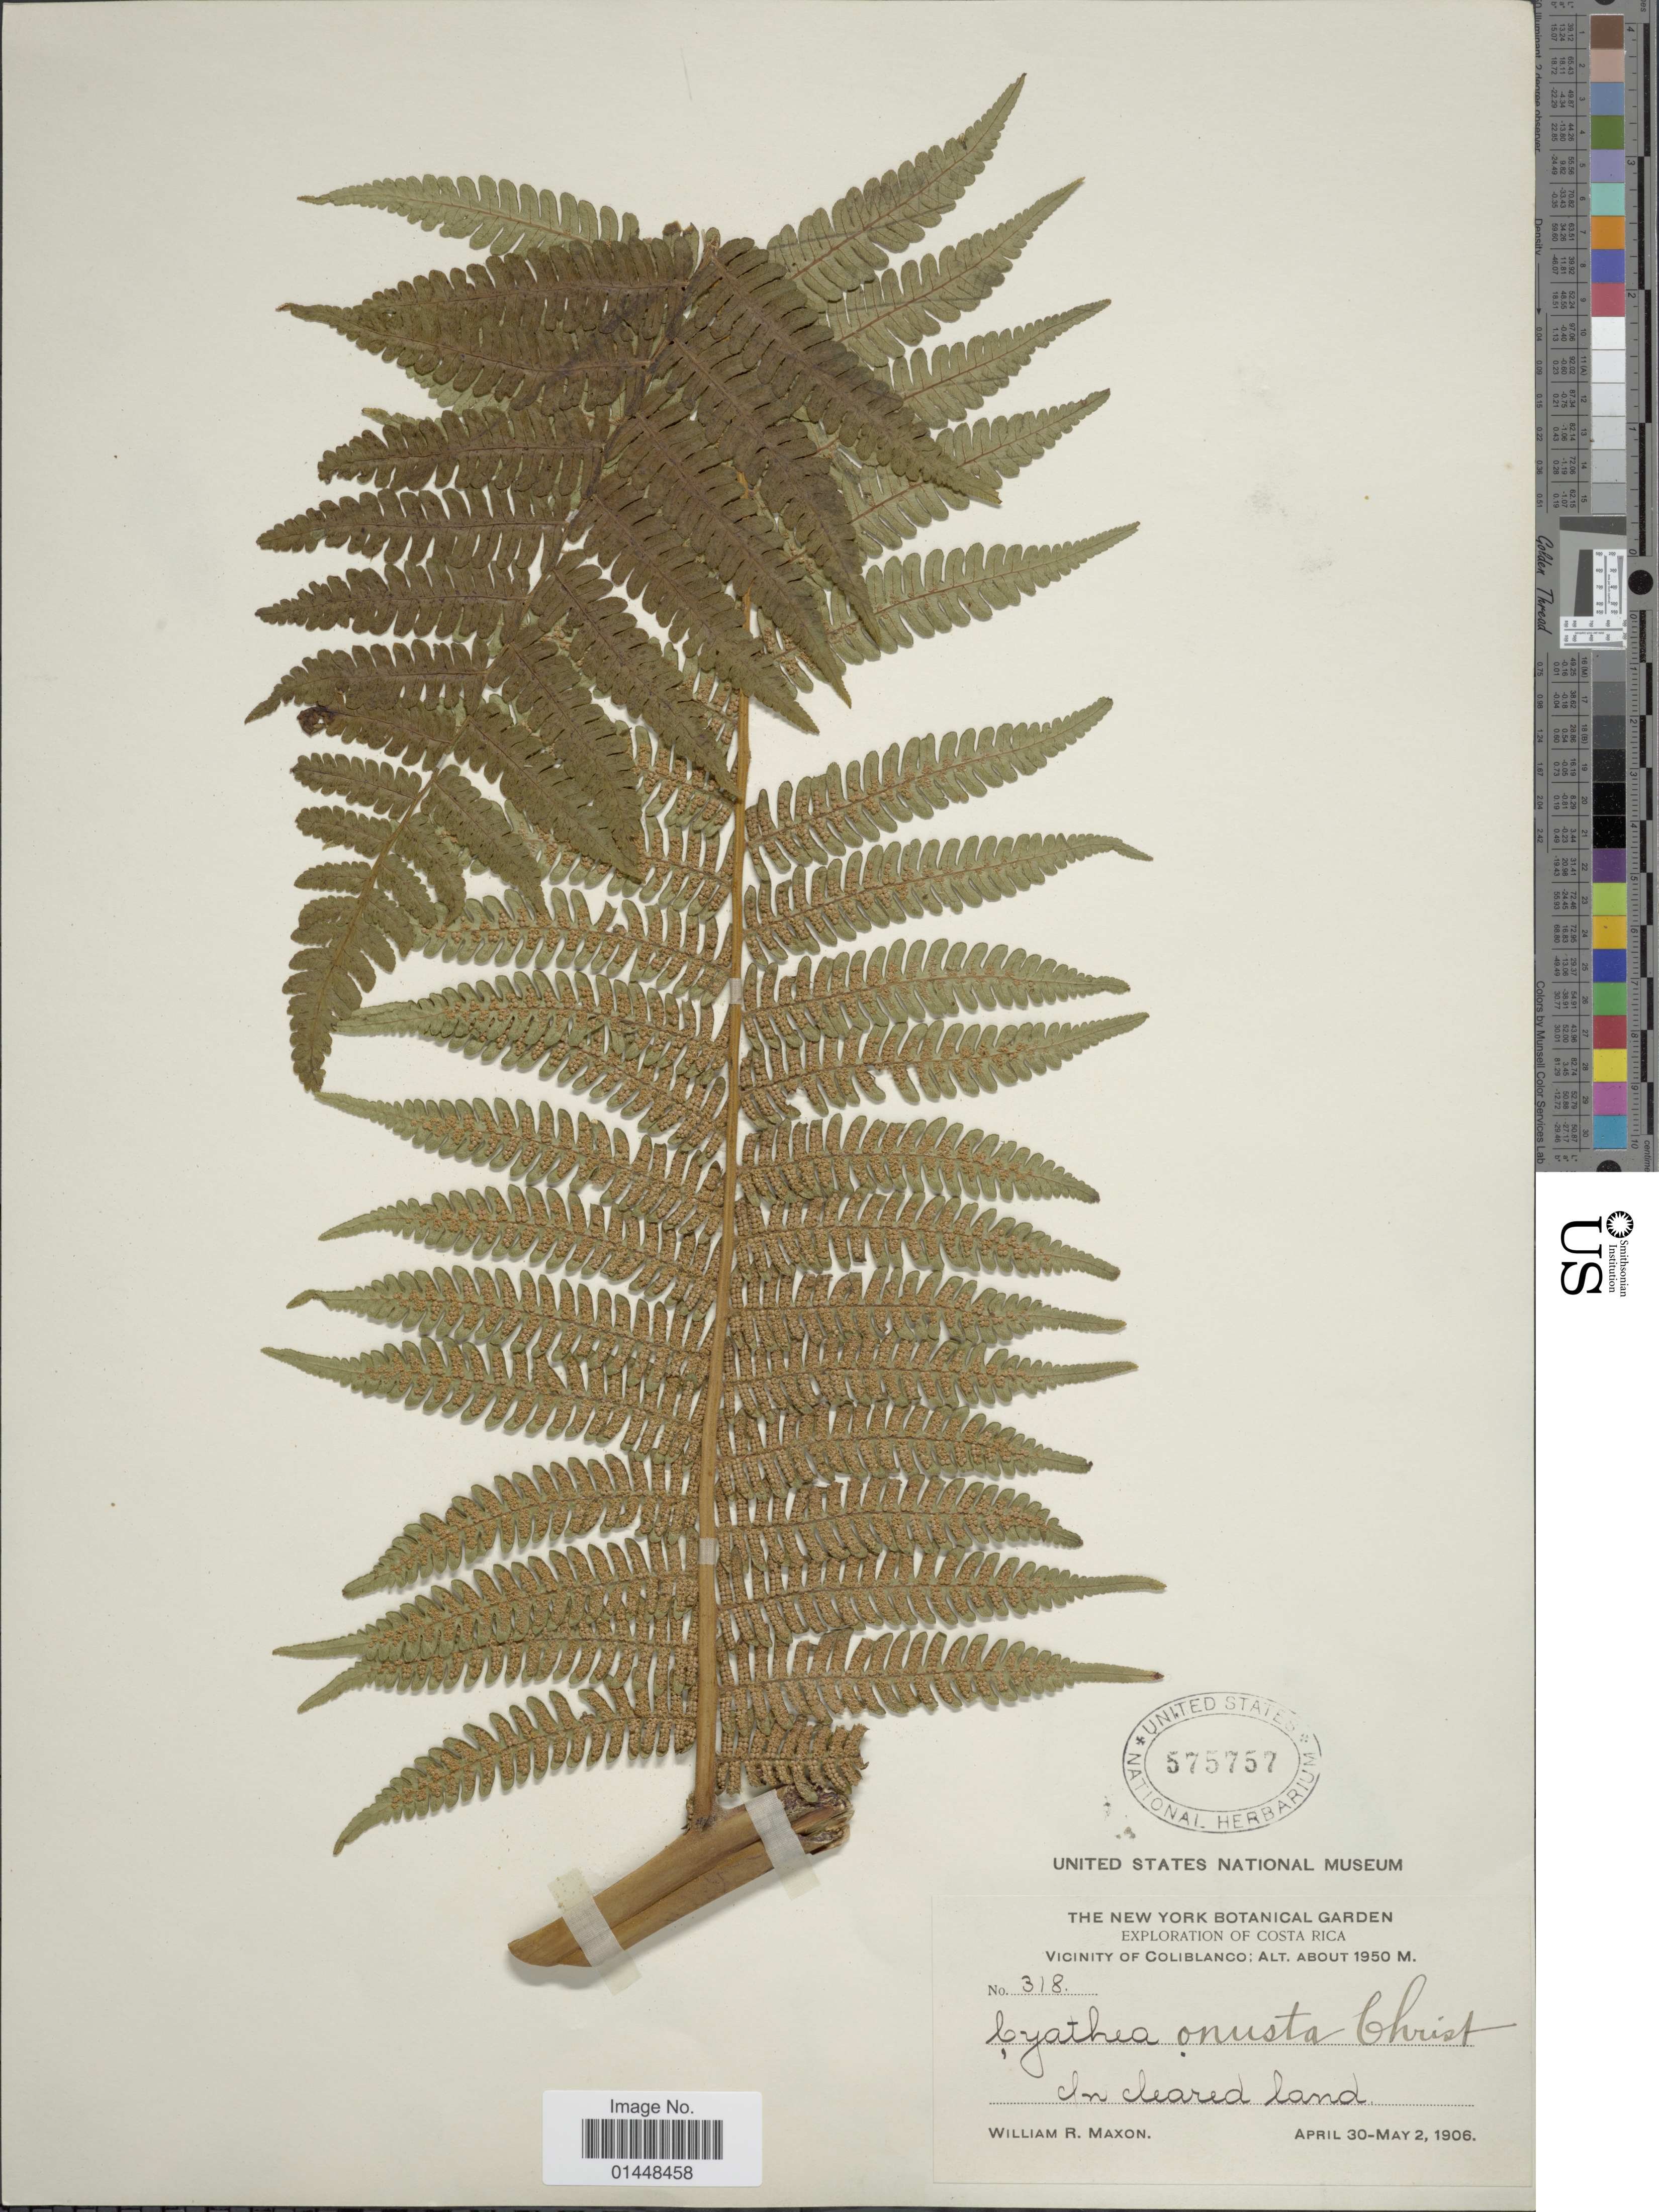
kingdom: Plantae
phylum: Tracheophyta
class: Polypodiopsida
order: Cyatheales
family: Cyatheaceae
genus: Cyathea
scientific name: Cyathea caracasana var. maxonii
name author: (Underw.) R.M. Tryon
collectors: W. R. Maxon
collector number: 318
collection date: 1906-04-30/1906-05-02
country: Costa Rica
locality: Vicinity of Coliblanco.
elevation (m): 1950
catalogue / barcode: US 575757